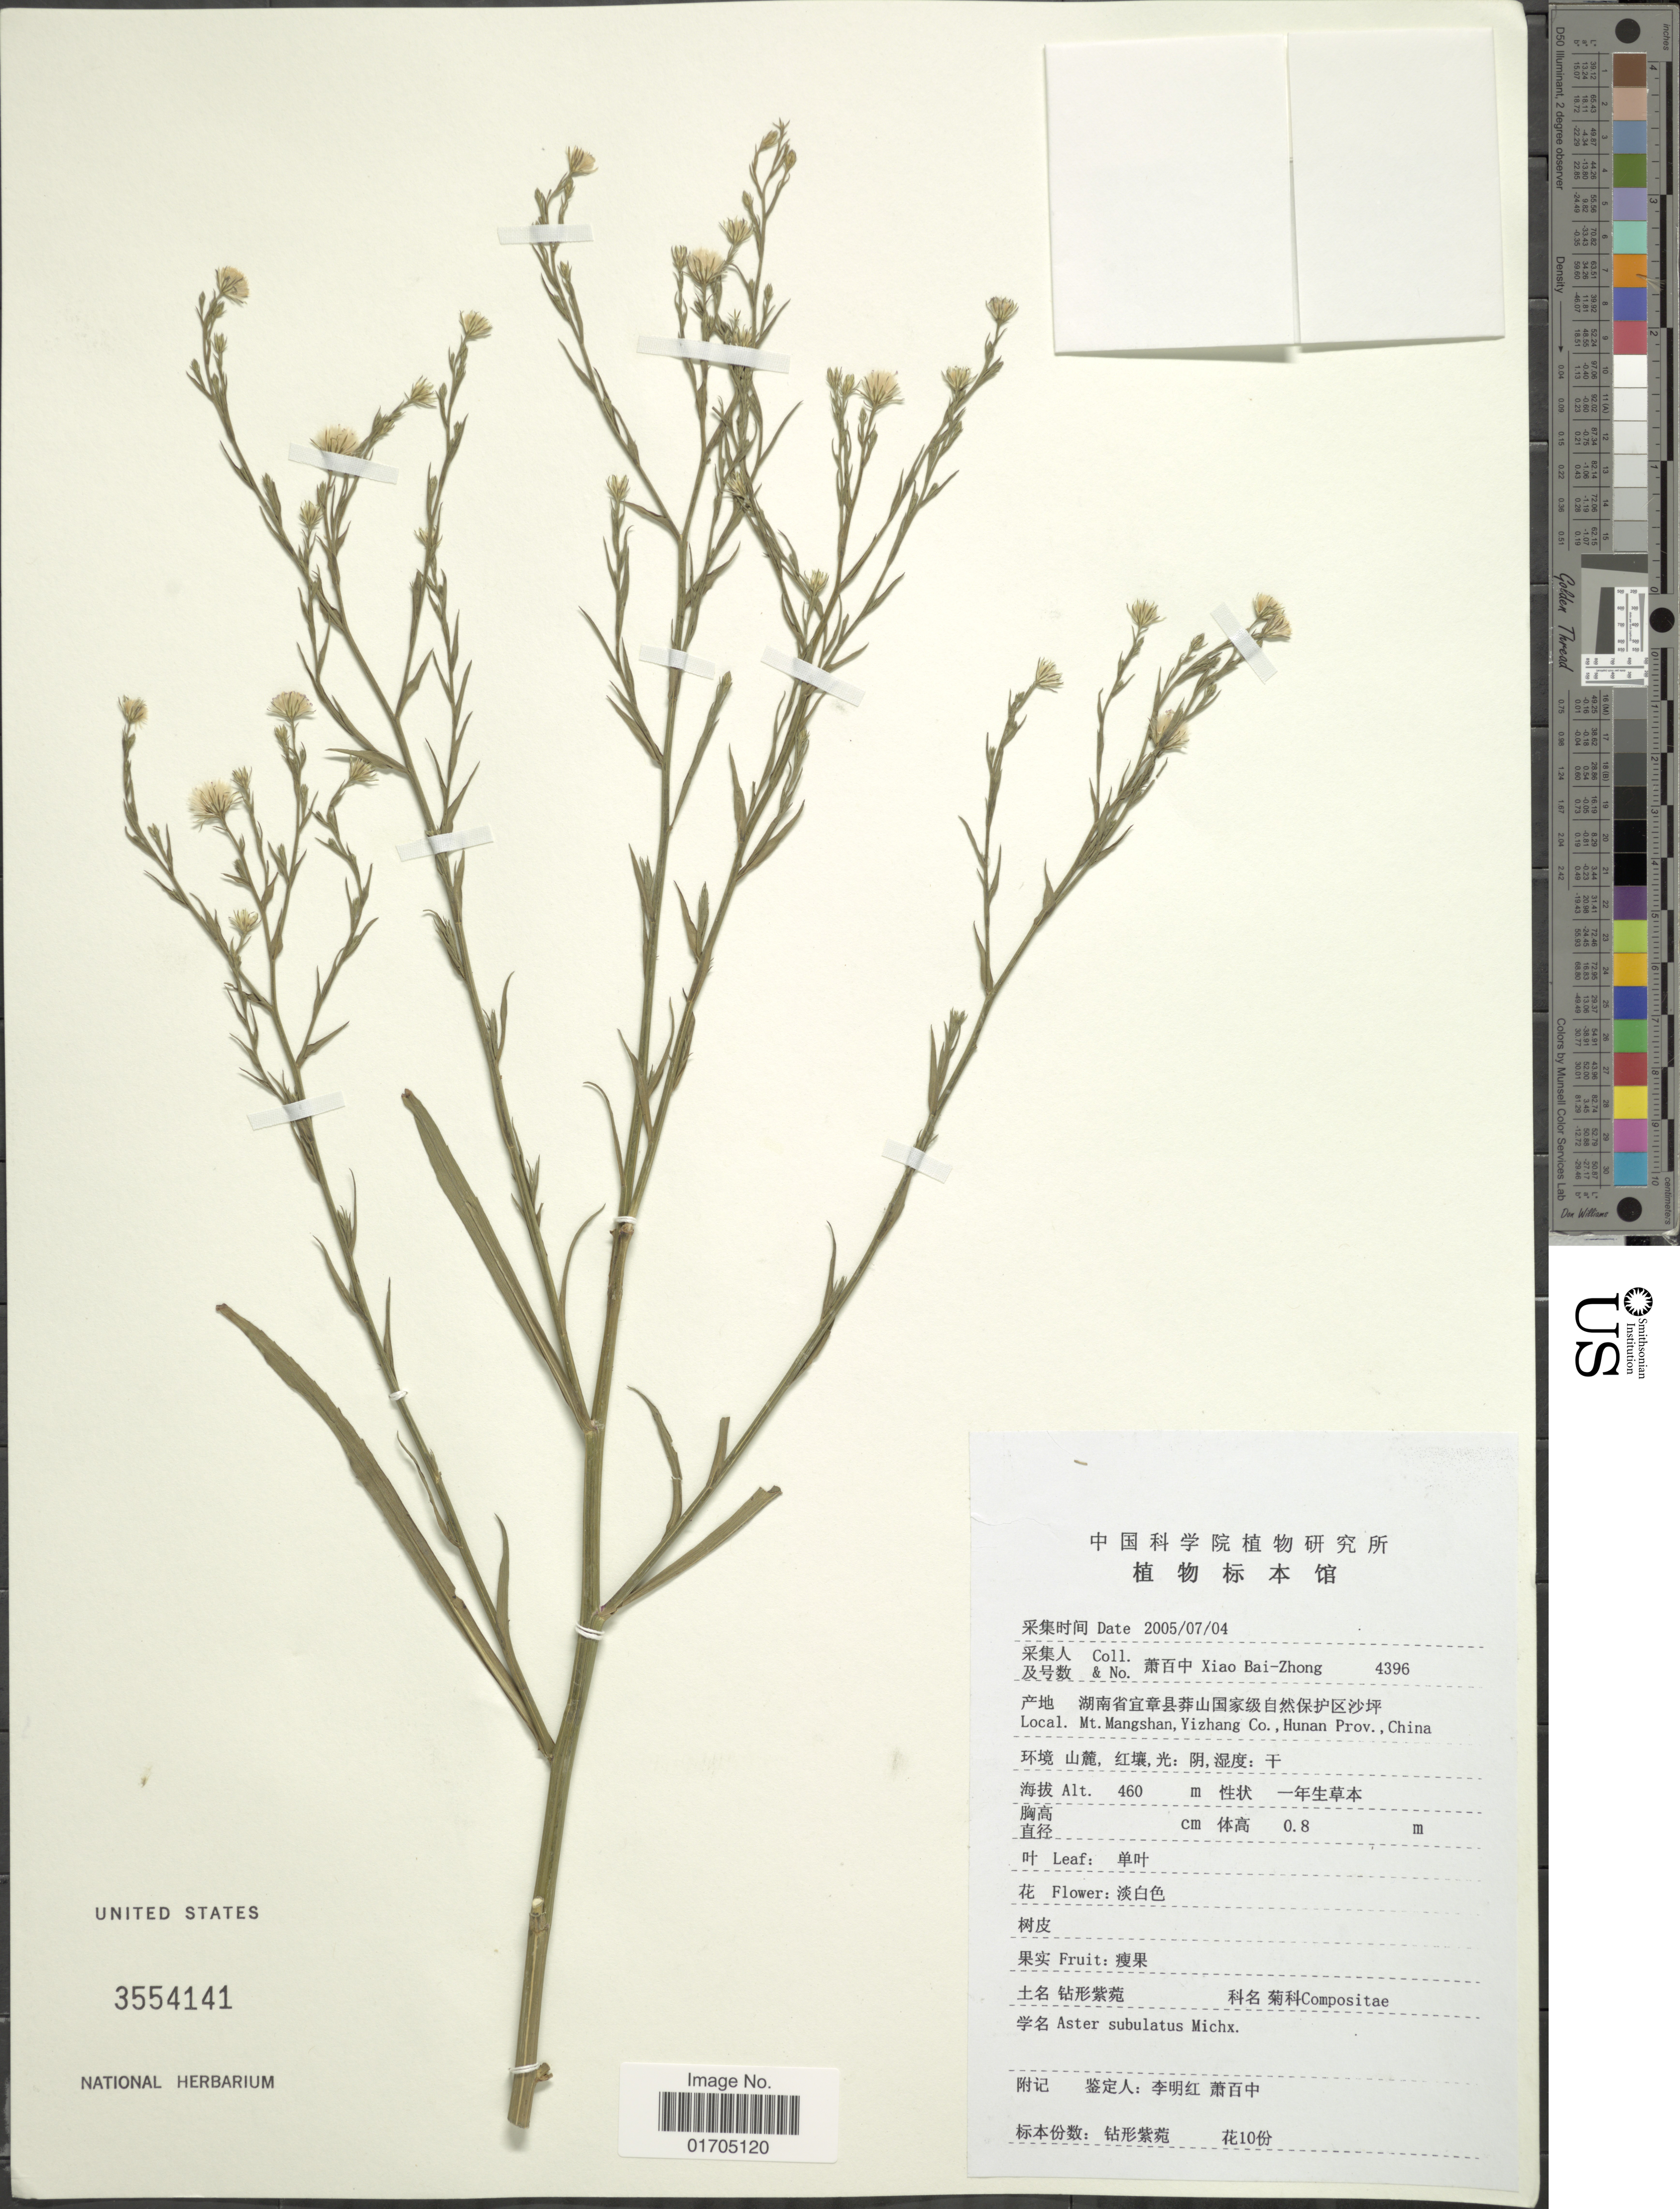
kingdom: Plantae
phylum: Tracheophyta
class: Magnoliopsida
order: Asterales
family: Asteraceae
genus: Symphyotrichum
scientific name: Symphyotrichum subulatum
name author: (Michx.) G.L. Nesom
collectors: B. Z. Xiao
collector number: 4396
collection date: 2005-07-04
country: China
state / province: Hunan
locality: Mt. Mangshan, Yizhang Co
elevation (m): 460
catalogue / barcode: US 3554141